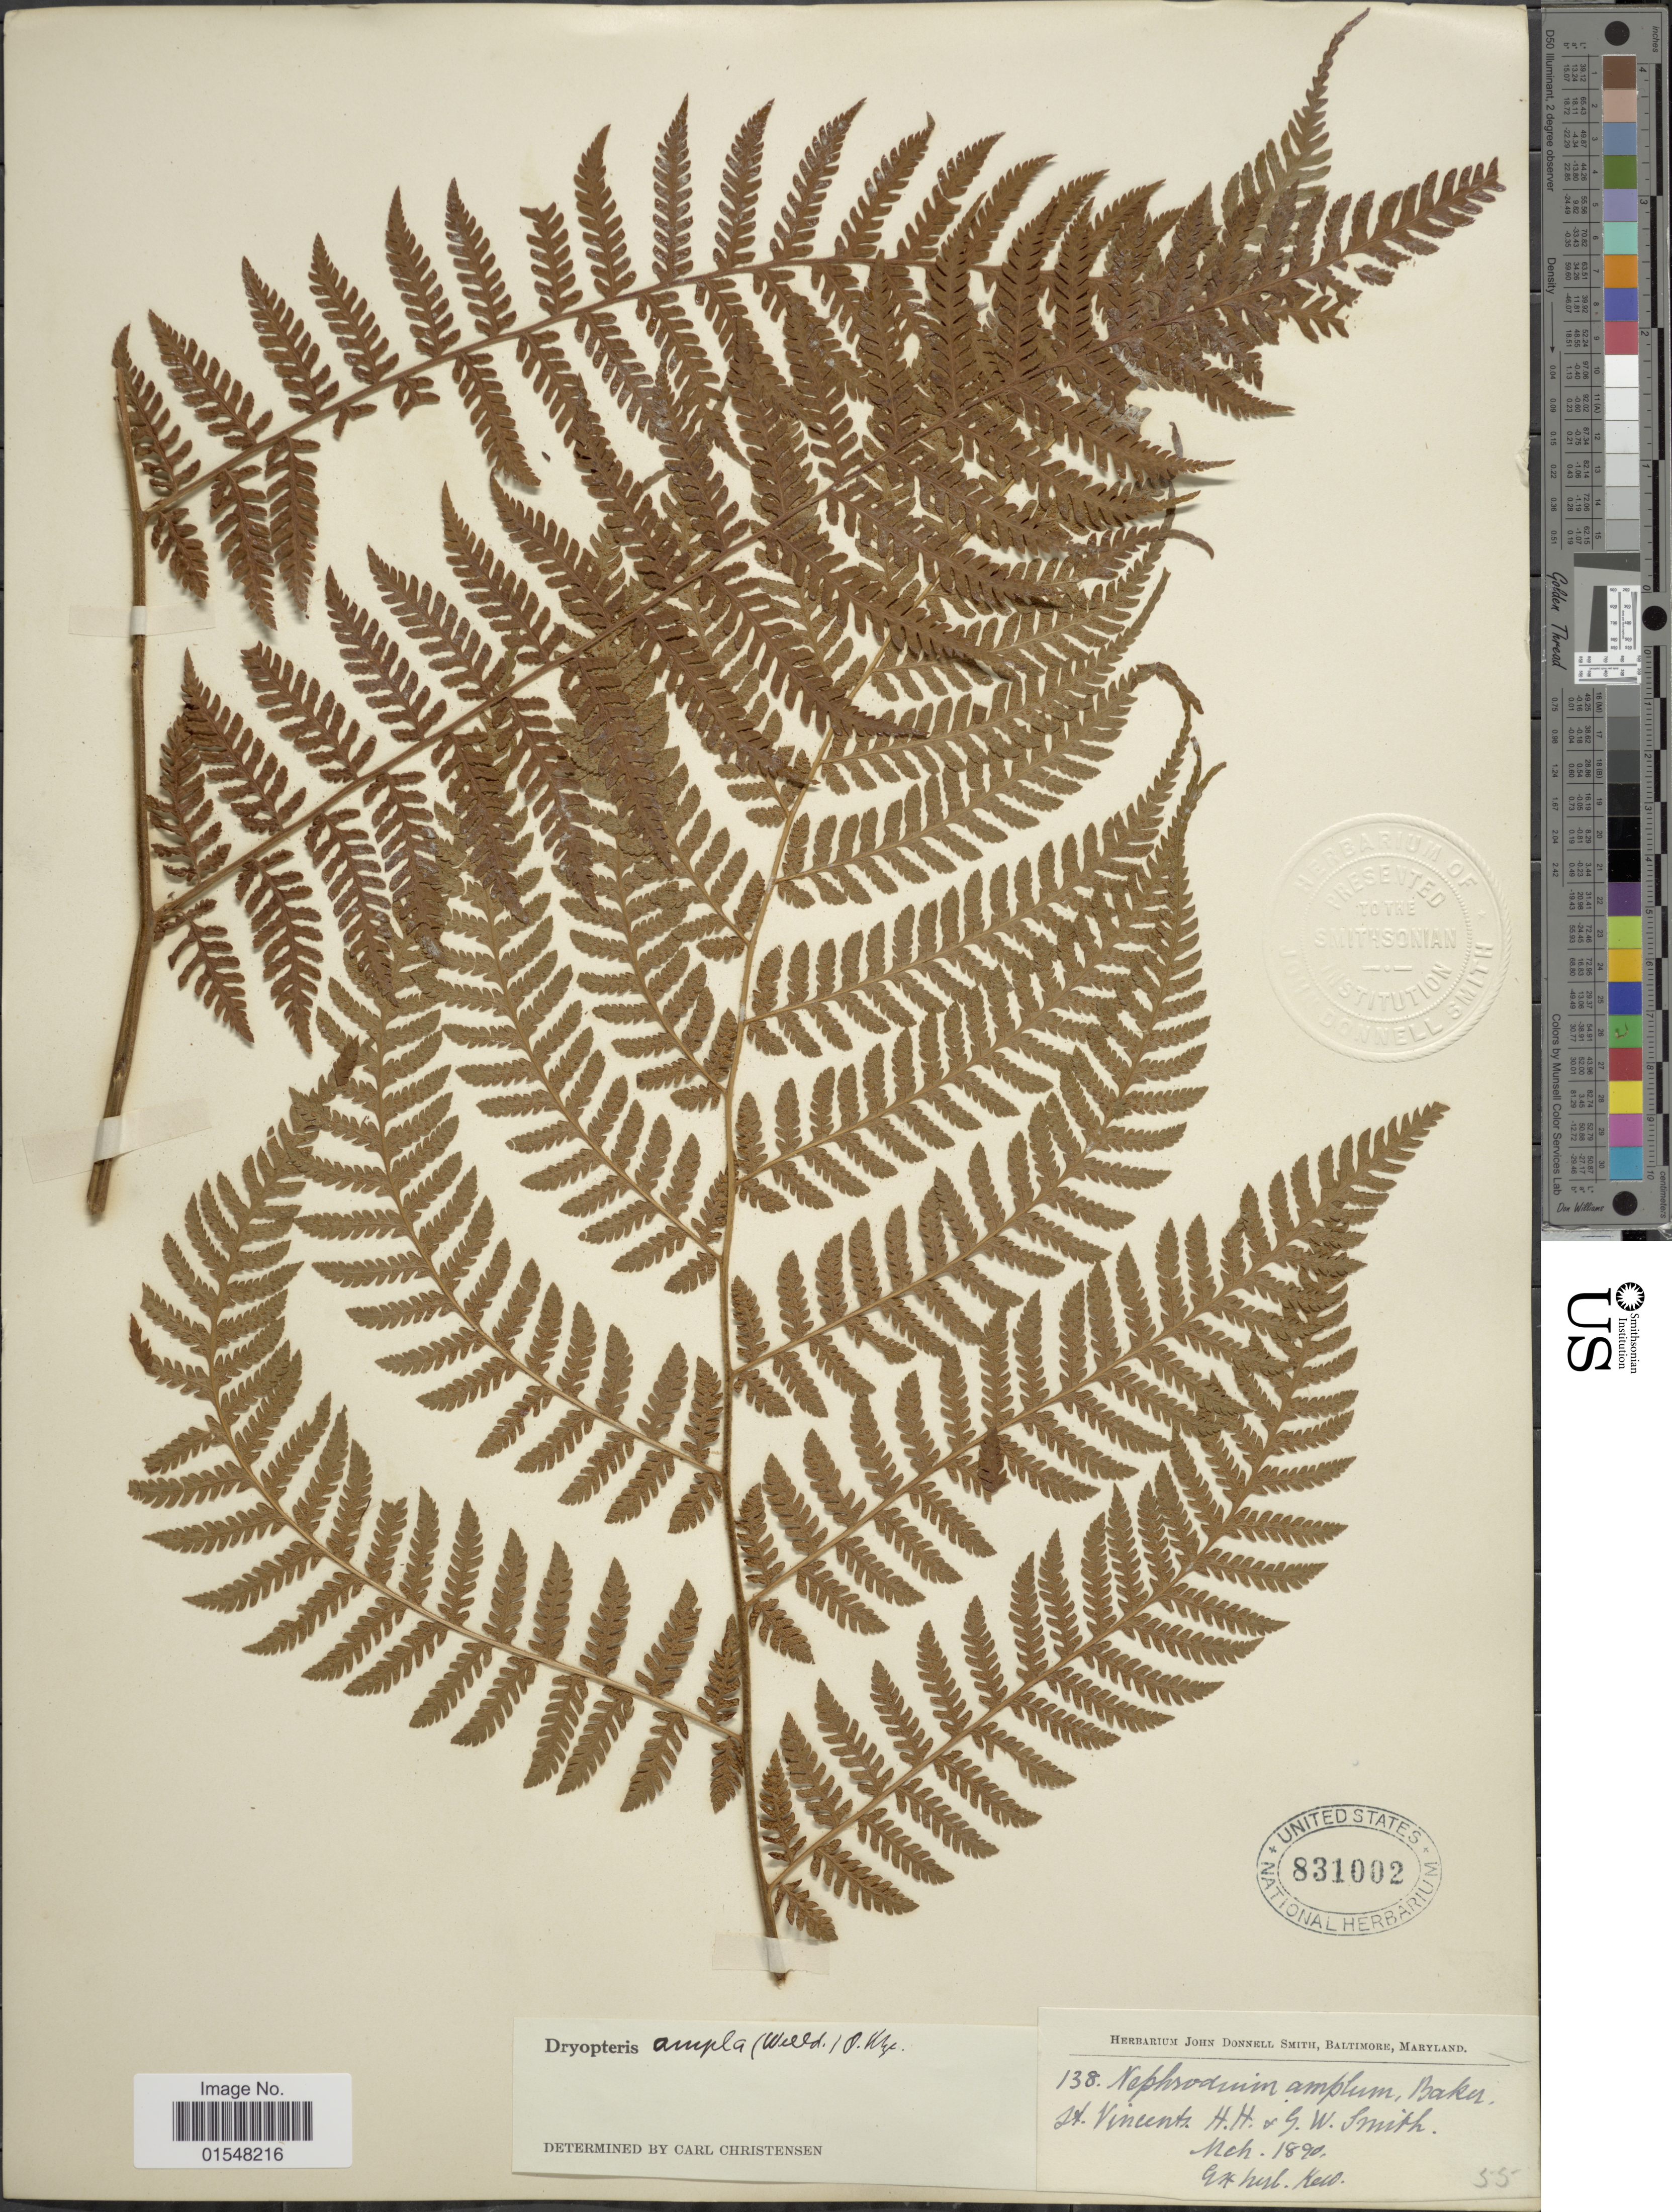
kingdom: Plantae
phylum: Tracheophyta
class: Polypodiopsida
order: Polypodiales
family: Dryopteridaceae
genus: Ctenitis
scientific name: Ctenitis sloanei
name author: (Poepp. ex Spreng.) C.V. Morton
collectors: H. H. Smith & G. Smith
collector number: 138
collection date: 1890-03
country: St. Vincent - Grenadines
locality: St. Vincents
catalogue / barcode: US 831002